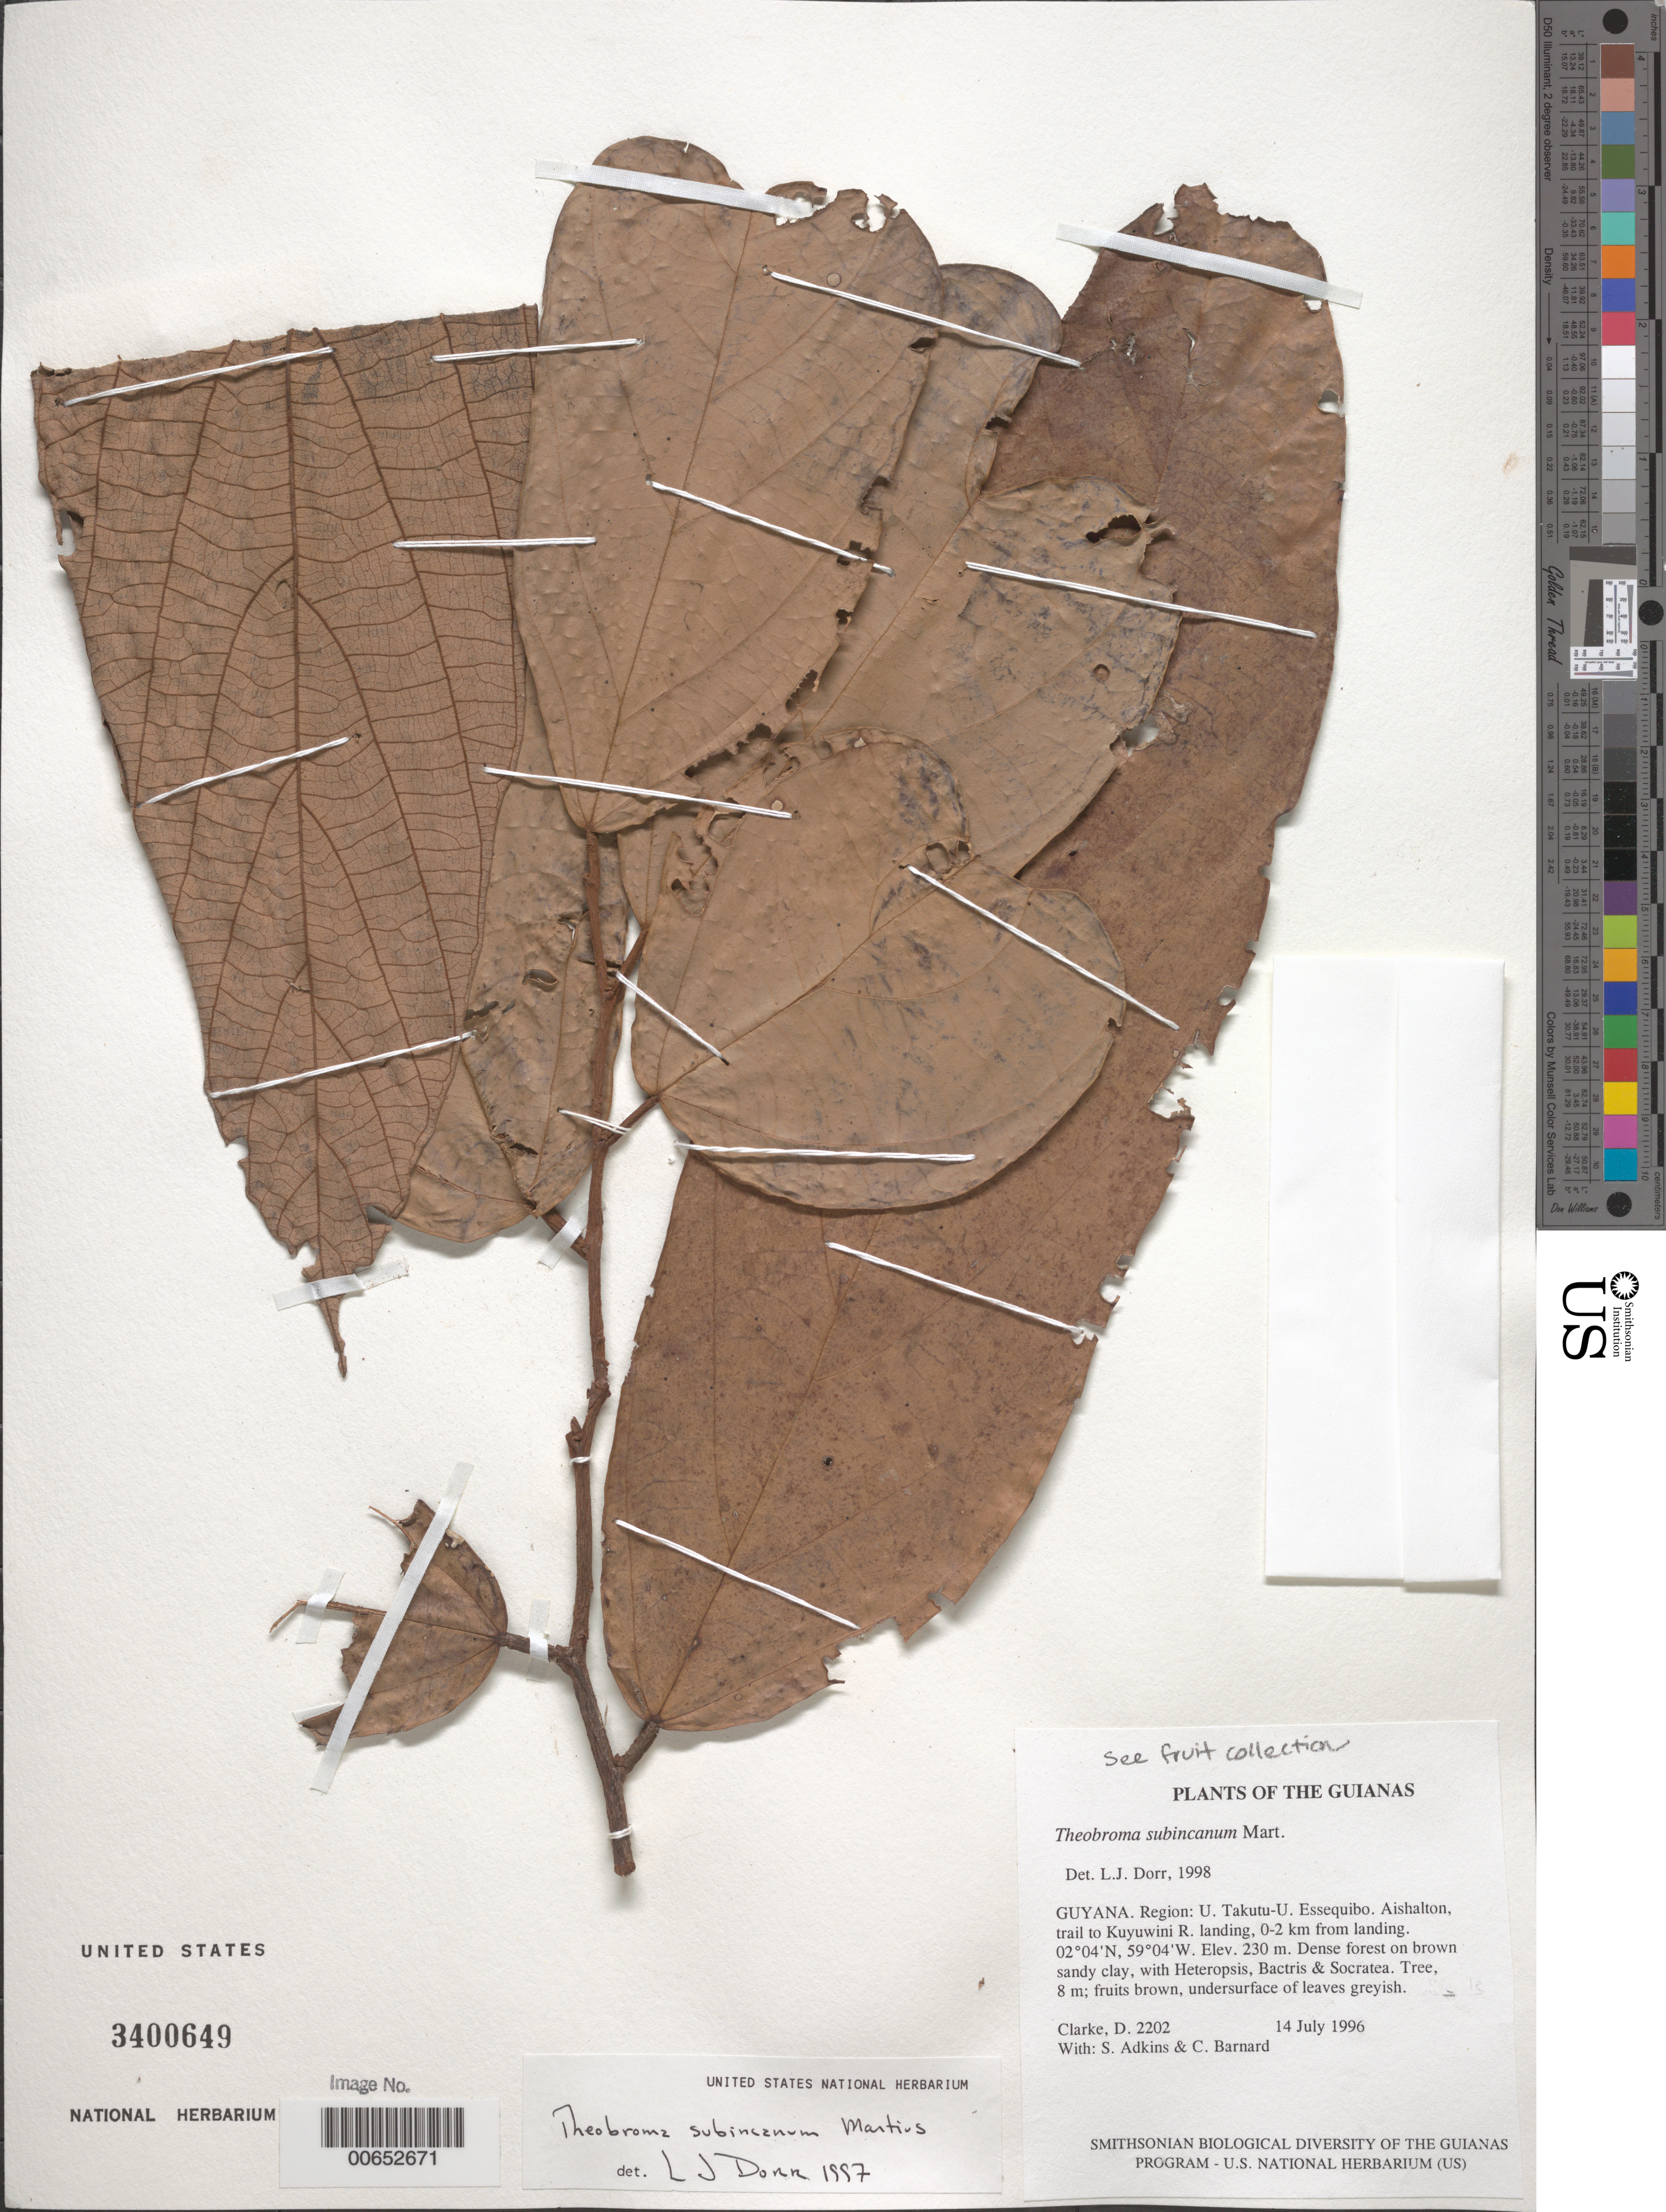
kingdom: Plantae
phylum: Tracheophyta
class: Magnoliopsida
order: Malvales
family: Malvaceae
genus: Theobroma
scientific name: Theobroma subincanum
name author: Mart.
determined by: Dorr, L. J., (BOT), Smithsonian Institution - National Museum of Natural History (UNITED STATES)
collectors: H. D. Clarke, S. Adkins & C. Barnard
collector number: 2202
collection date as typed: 14 Jul 1996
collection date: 1996-07-14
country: Guyana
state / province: U. Takutu-U. Essequibo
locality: Aishalton, trail to Kuyuwini R. landing, 0-2 km from landing.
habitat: Dense forest on brown sandy clay with Heteropsis, Bactris & Socratea.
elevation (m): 230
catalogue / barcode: US 3400649